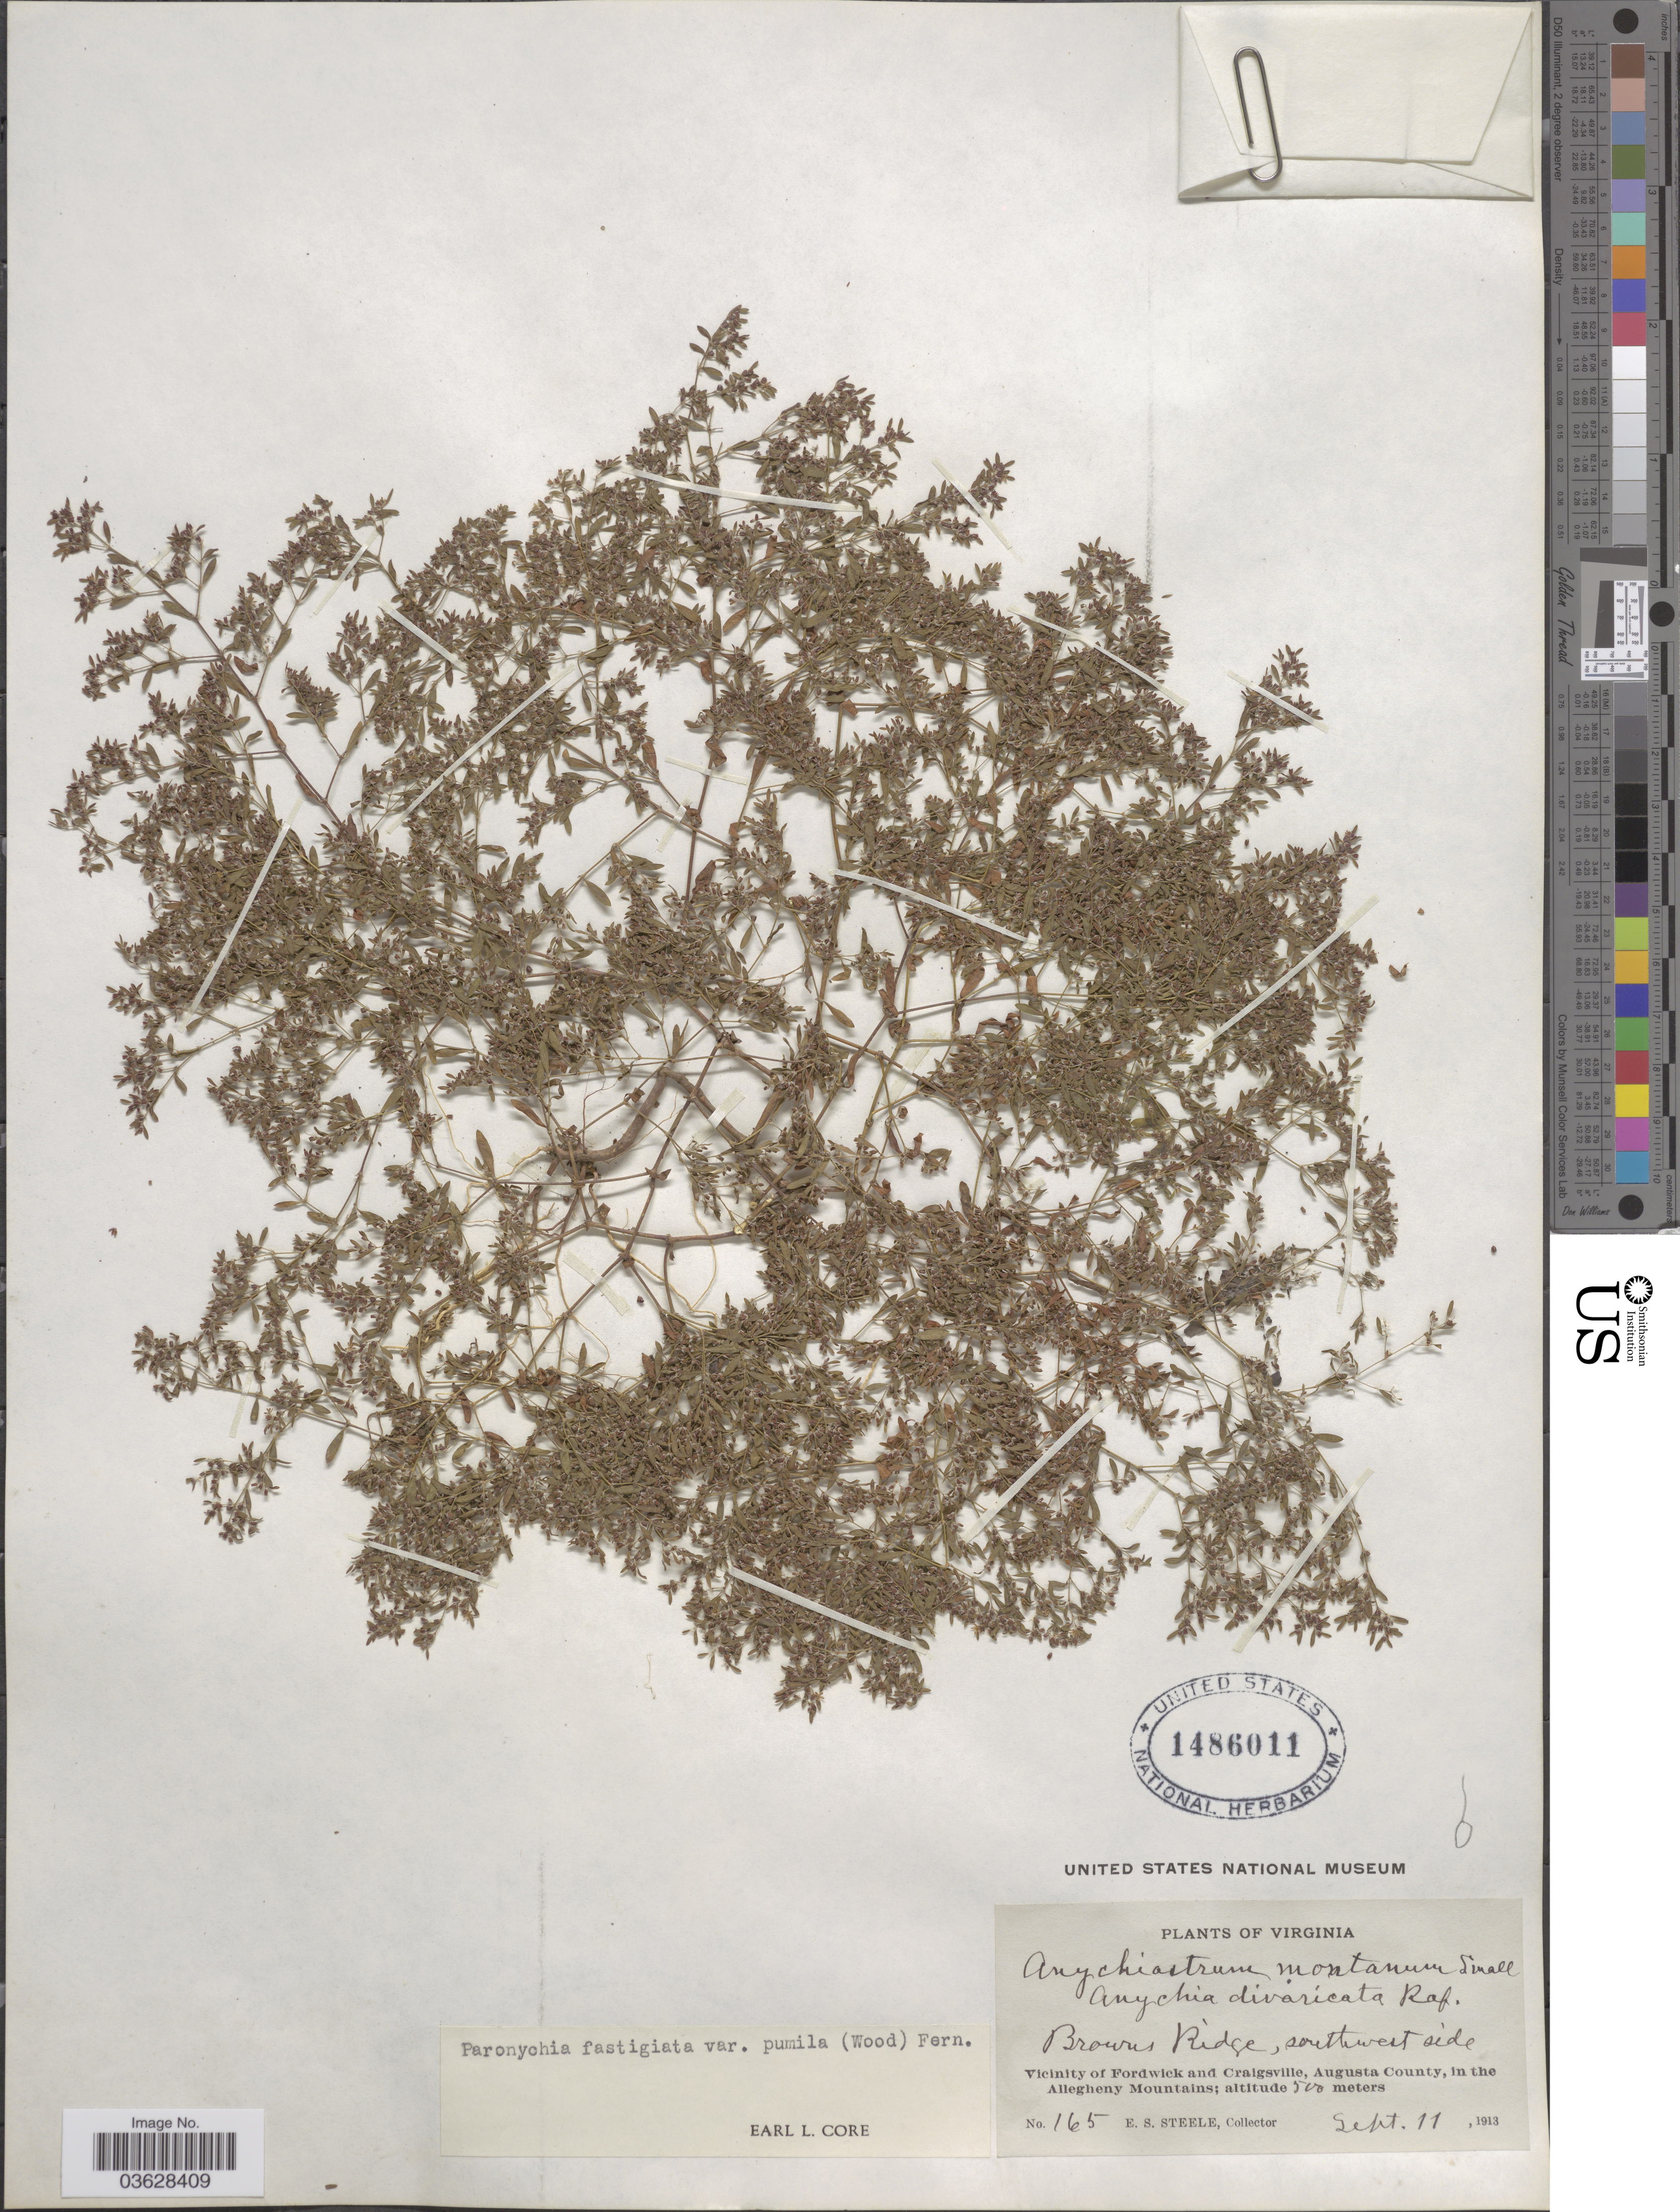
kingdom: Plantae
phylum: Tracheophyta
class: Magnoliopsida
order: Caryophyllales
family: Caryophyllaceae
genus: Paronychia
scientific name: Paronychia fastigiata var. pumila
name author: (Alph. Wood) Fernald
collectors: E. Steele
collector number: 165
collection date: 1913-09-11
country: United States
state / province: Virginia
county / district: Augusta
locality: Browns Ridge, southwest side. Vicinity of Fordwick and Craigsville, Augusta County, in the Allegheny Mountains.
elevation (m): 500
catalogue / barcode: US 1486011